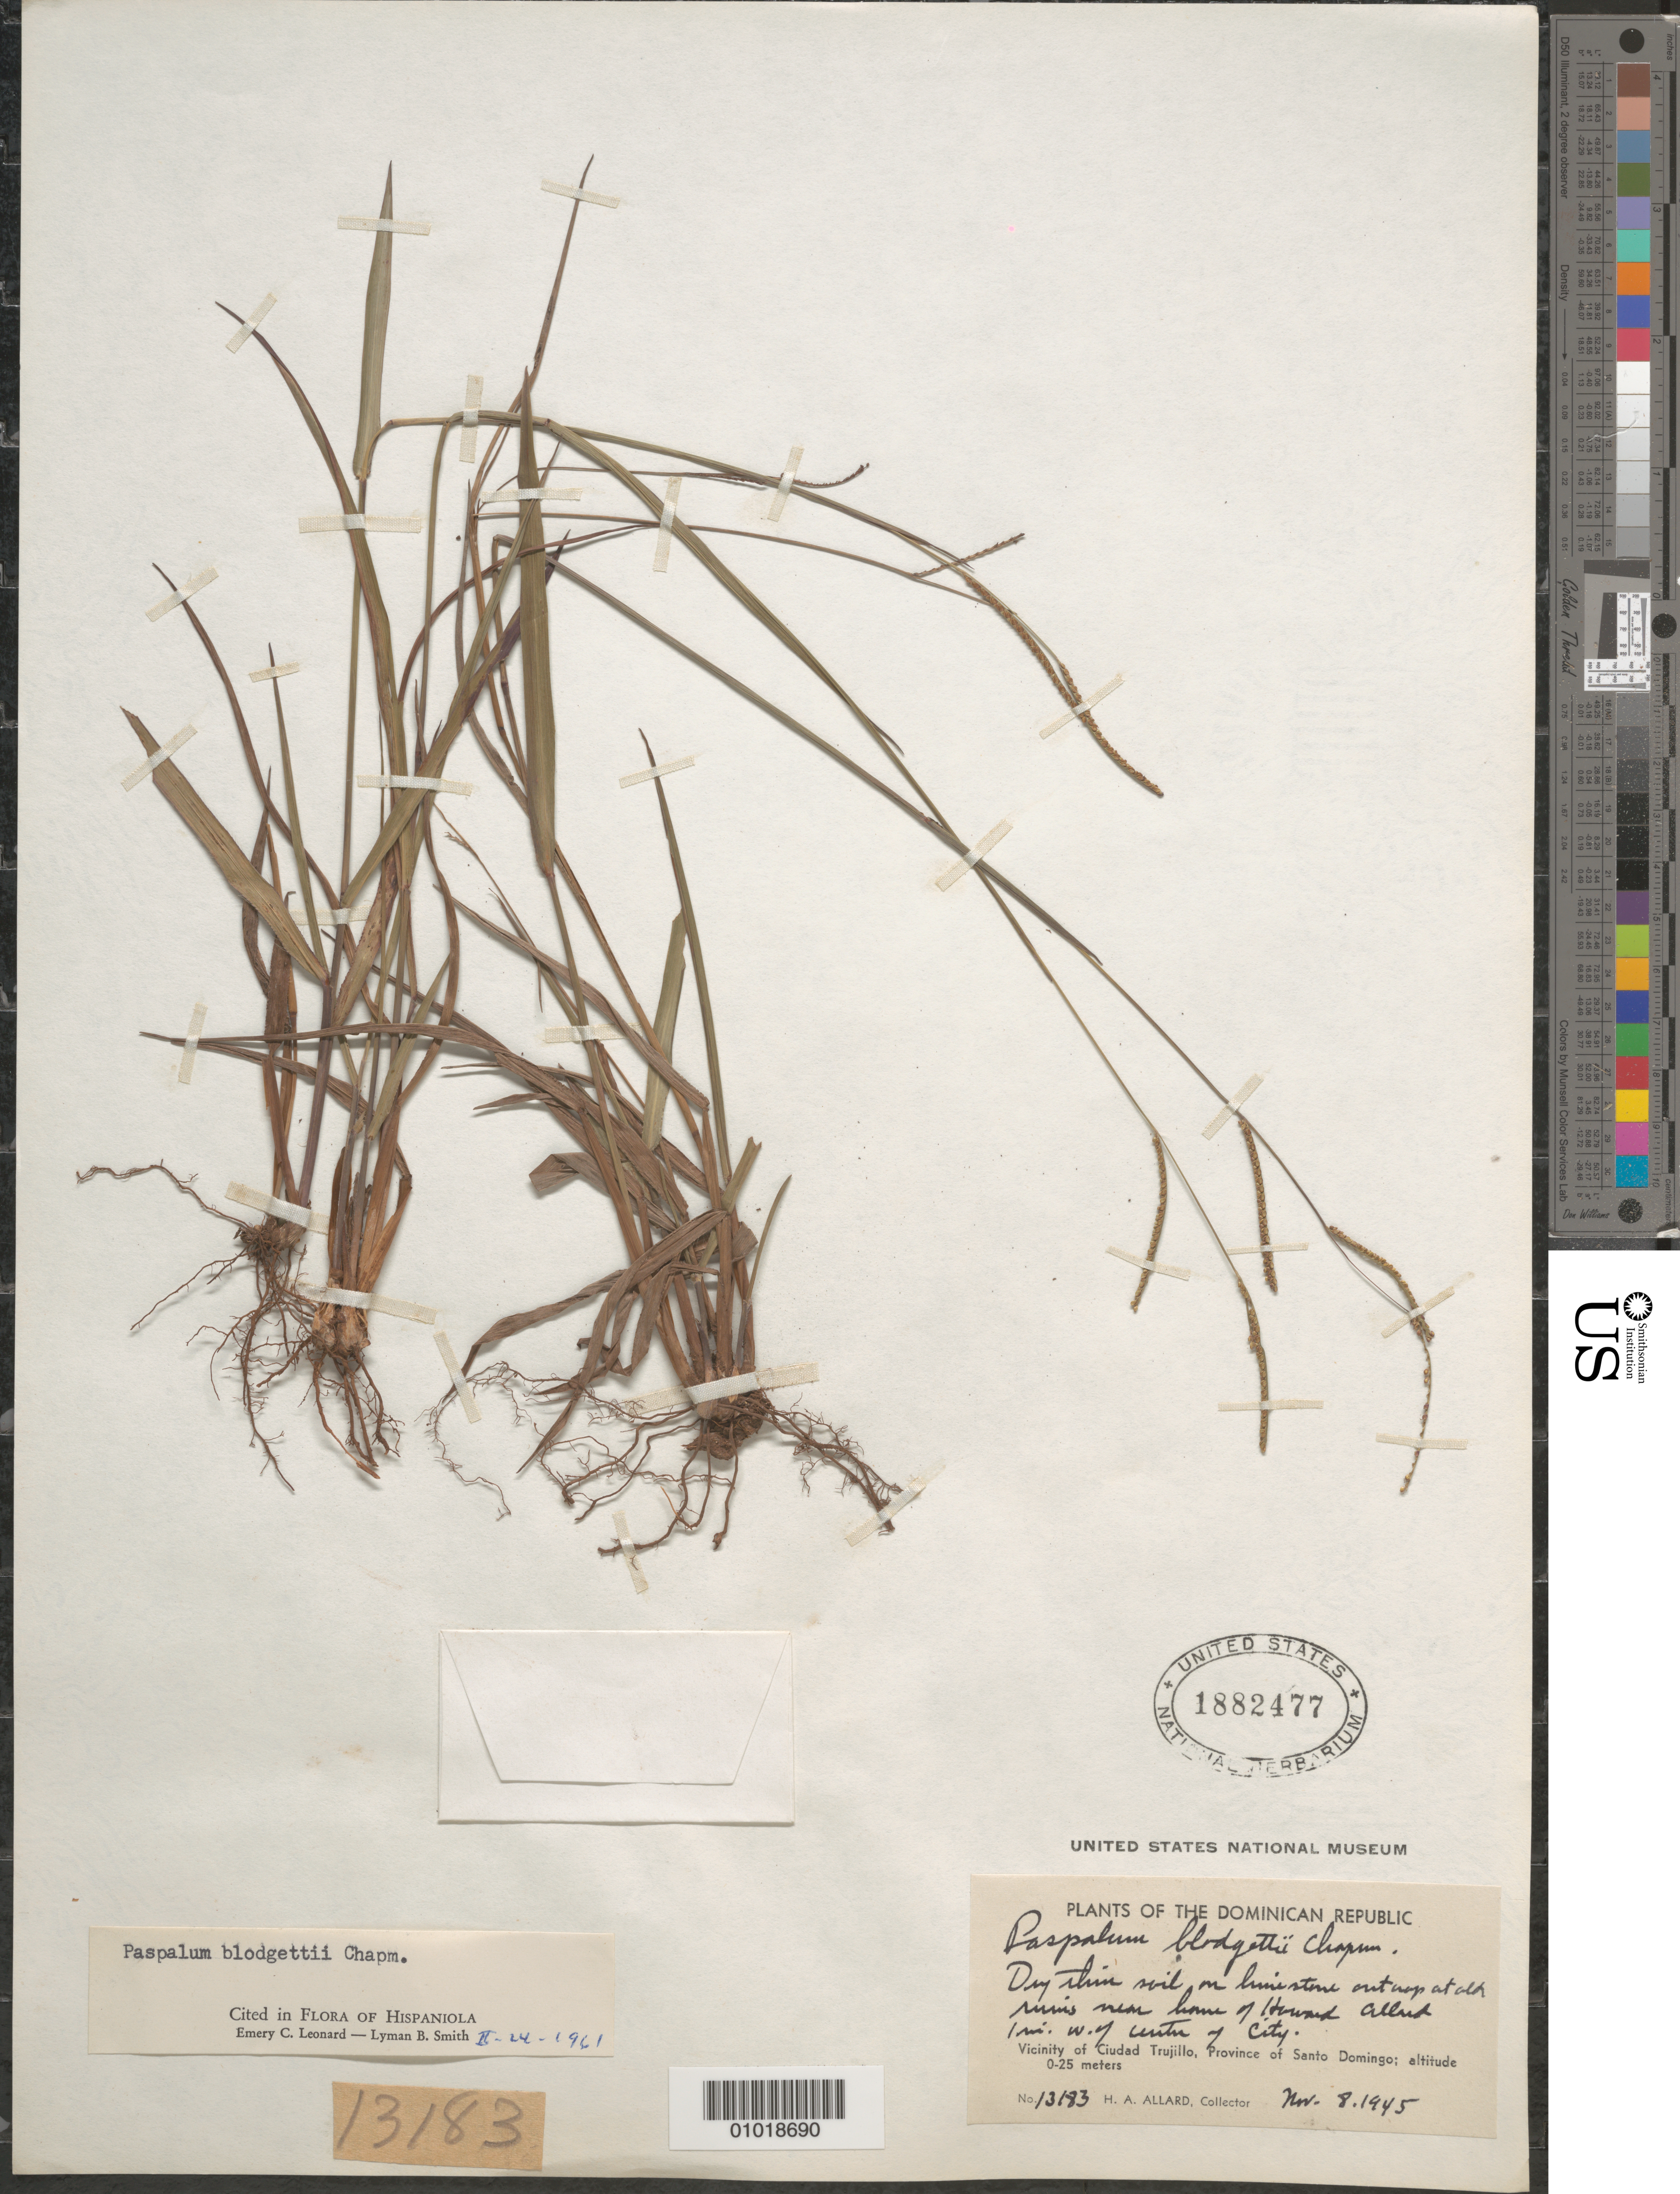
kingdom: Plantae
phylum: Tracheophyta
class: Liliopsida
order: Poales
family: Poaceae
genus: Paspalum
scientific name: Paspalum blodgettii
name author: Chapm.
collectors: H. A. Allard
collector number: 13183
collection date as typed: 08 Nov 1945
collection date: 1945-11-08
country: Dominican Republic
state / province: Distrito Nacional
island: Hispaniola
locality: Vic. of ciudad Trujillo, Prov. of Santo Domingo, Dry thin soil at limestone outcrop at old ruins near home of Howard Allard 1 mi W of center of city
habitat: dry thin soil on limestone outcrop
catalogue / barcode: US 1382477